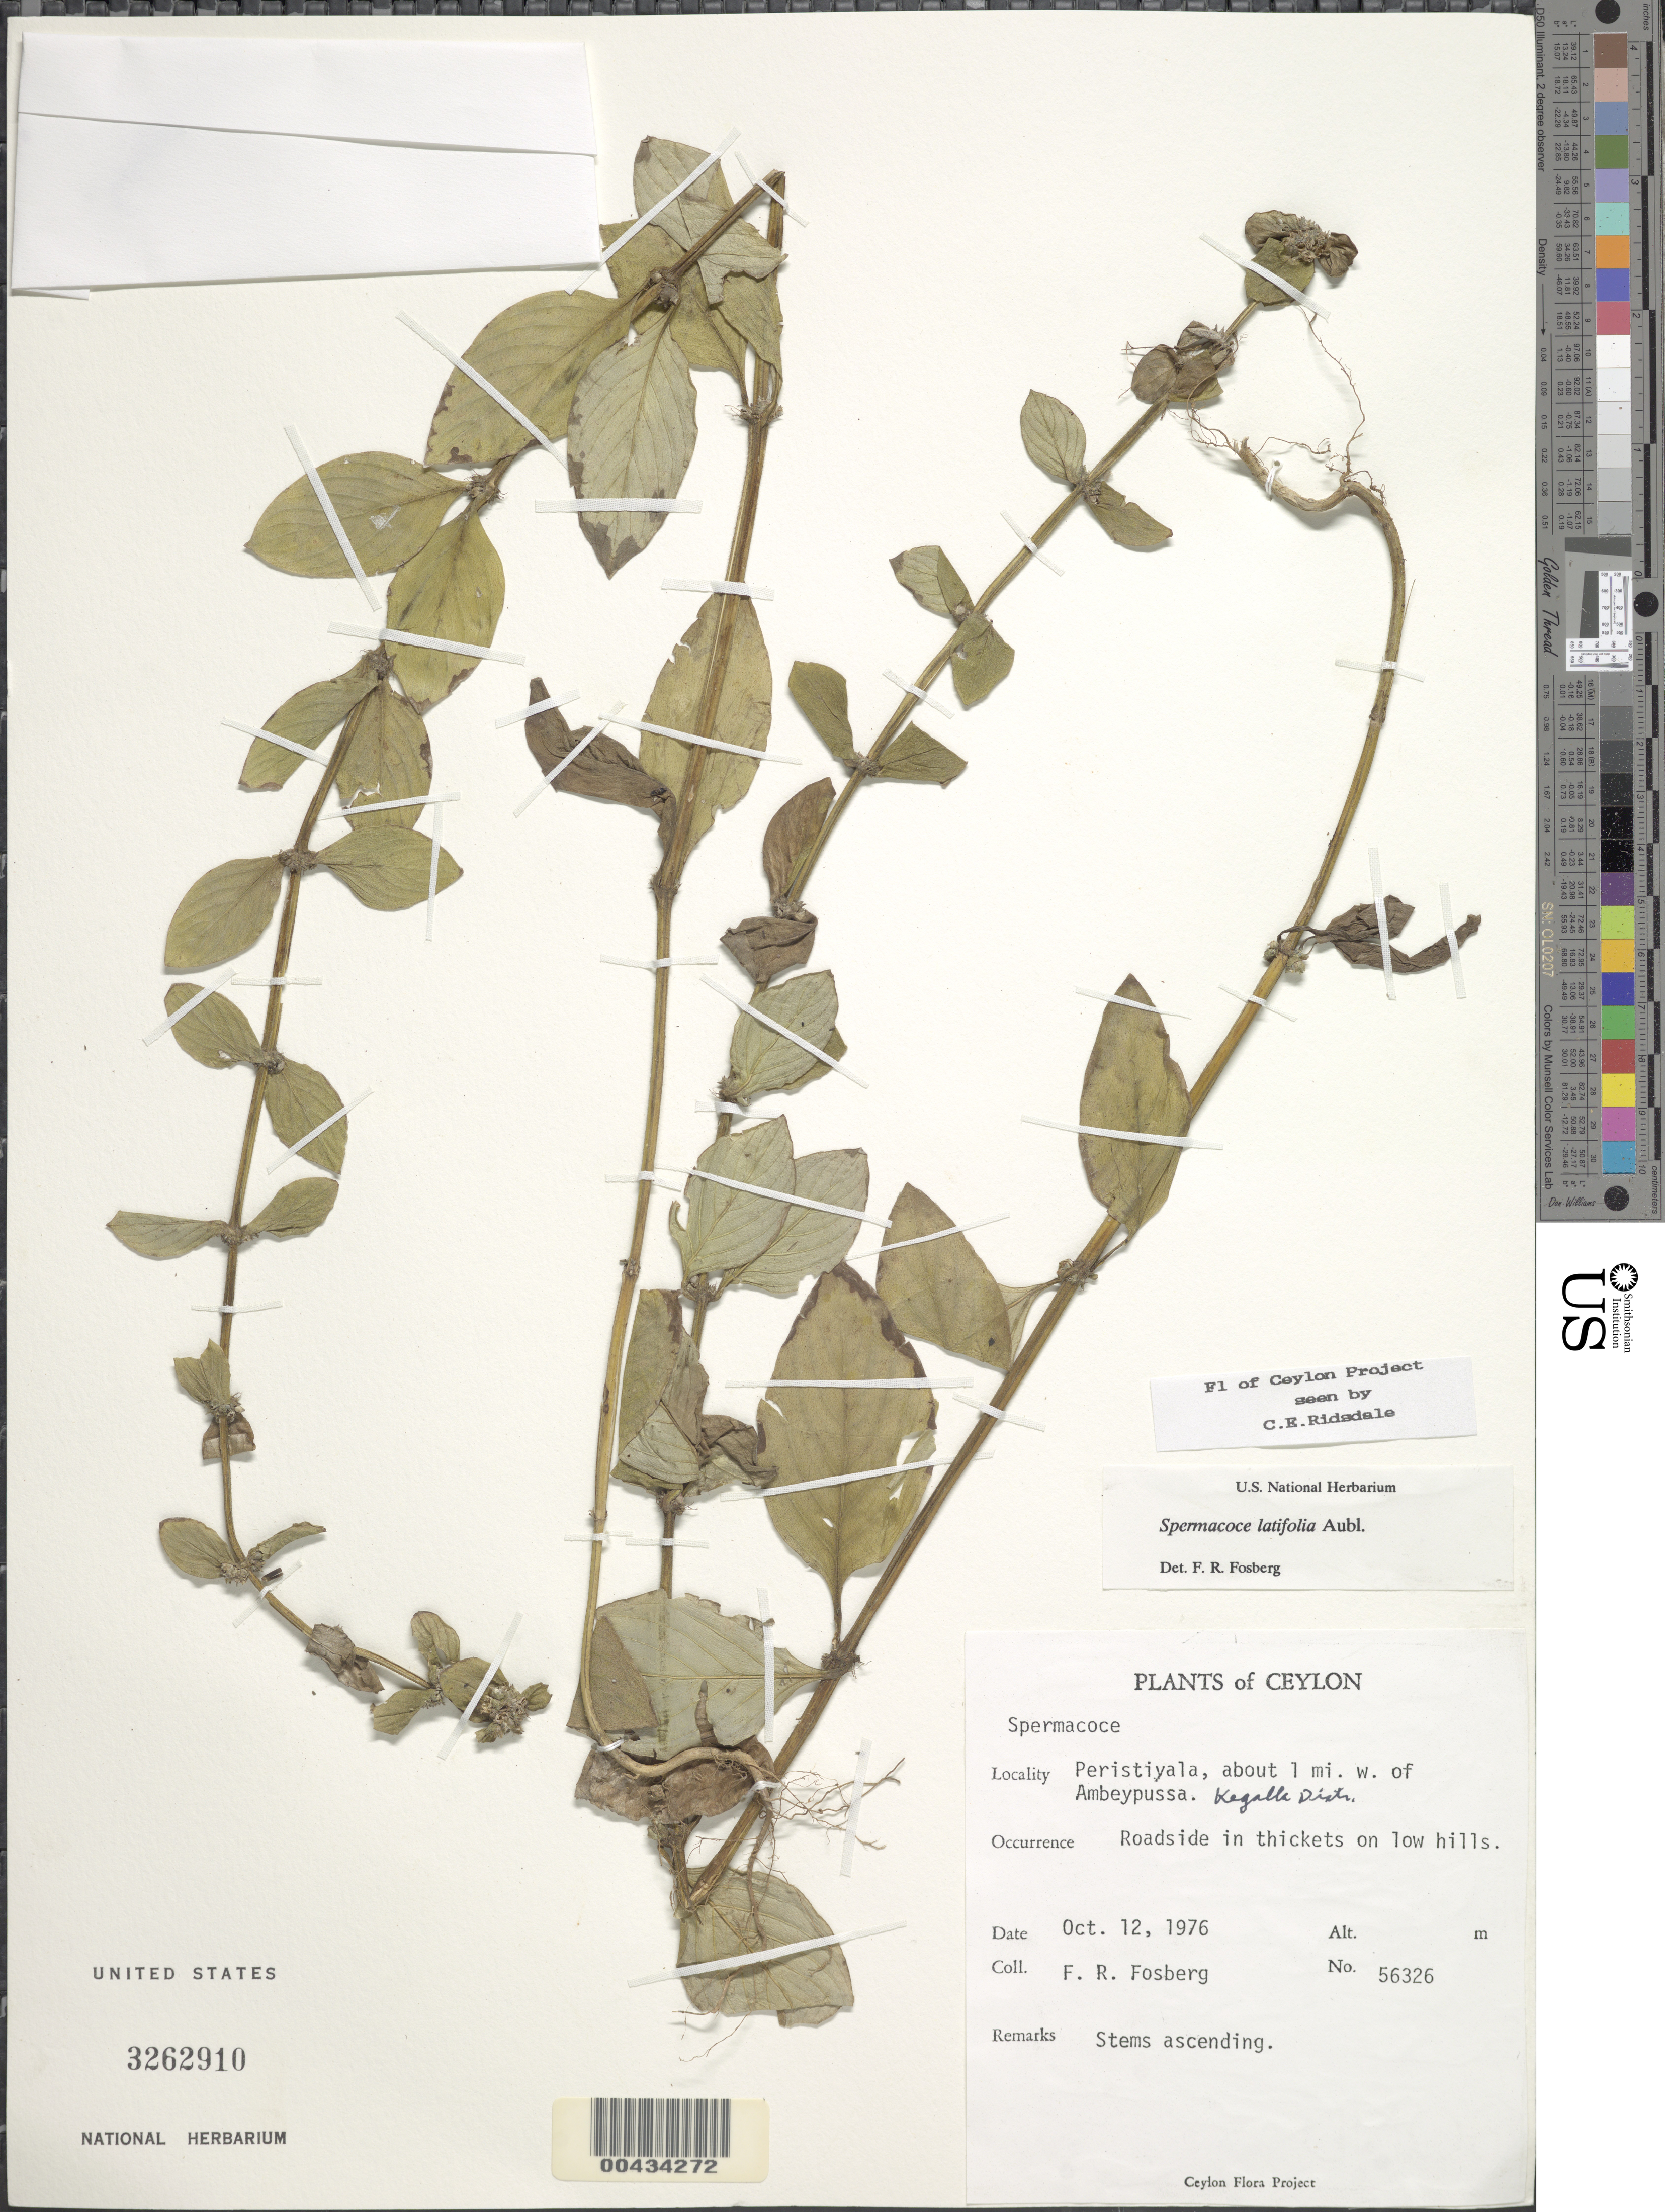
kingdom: Plantae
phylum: Tracheophyta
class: Magnoliopsida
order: Gentianales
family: Rubiaceae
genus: Spermacoce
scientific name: Spermacoce latifolia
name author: Aubl.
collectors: F. R. Fosberg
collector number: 56326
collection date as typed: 12 Oct 1976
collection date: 1976-10-12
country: Sri Lanka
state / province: Sabaragamuwa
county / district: Kegalla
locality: Peristiyala, about 1 mi W of Ambeypussa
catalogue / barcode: US 3262910